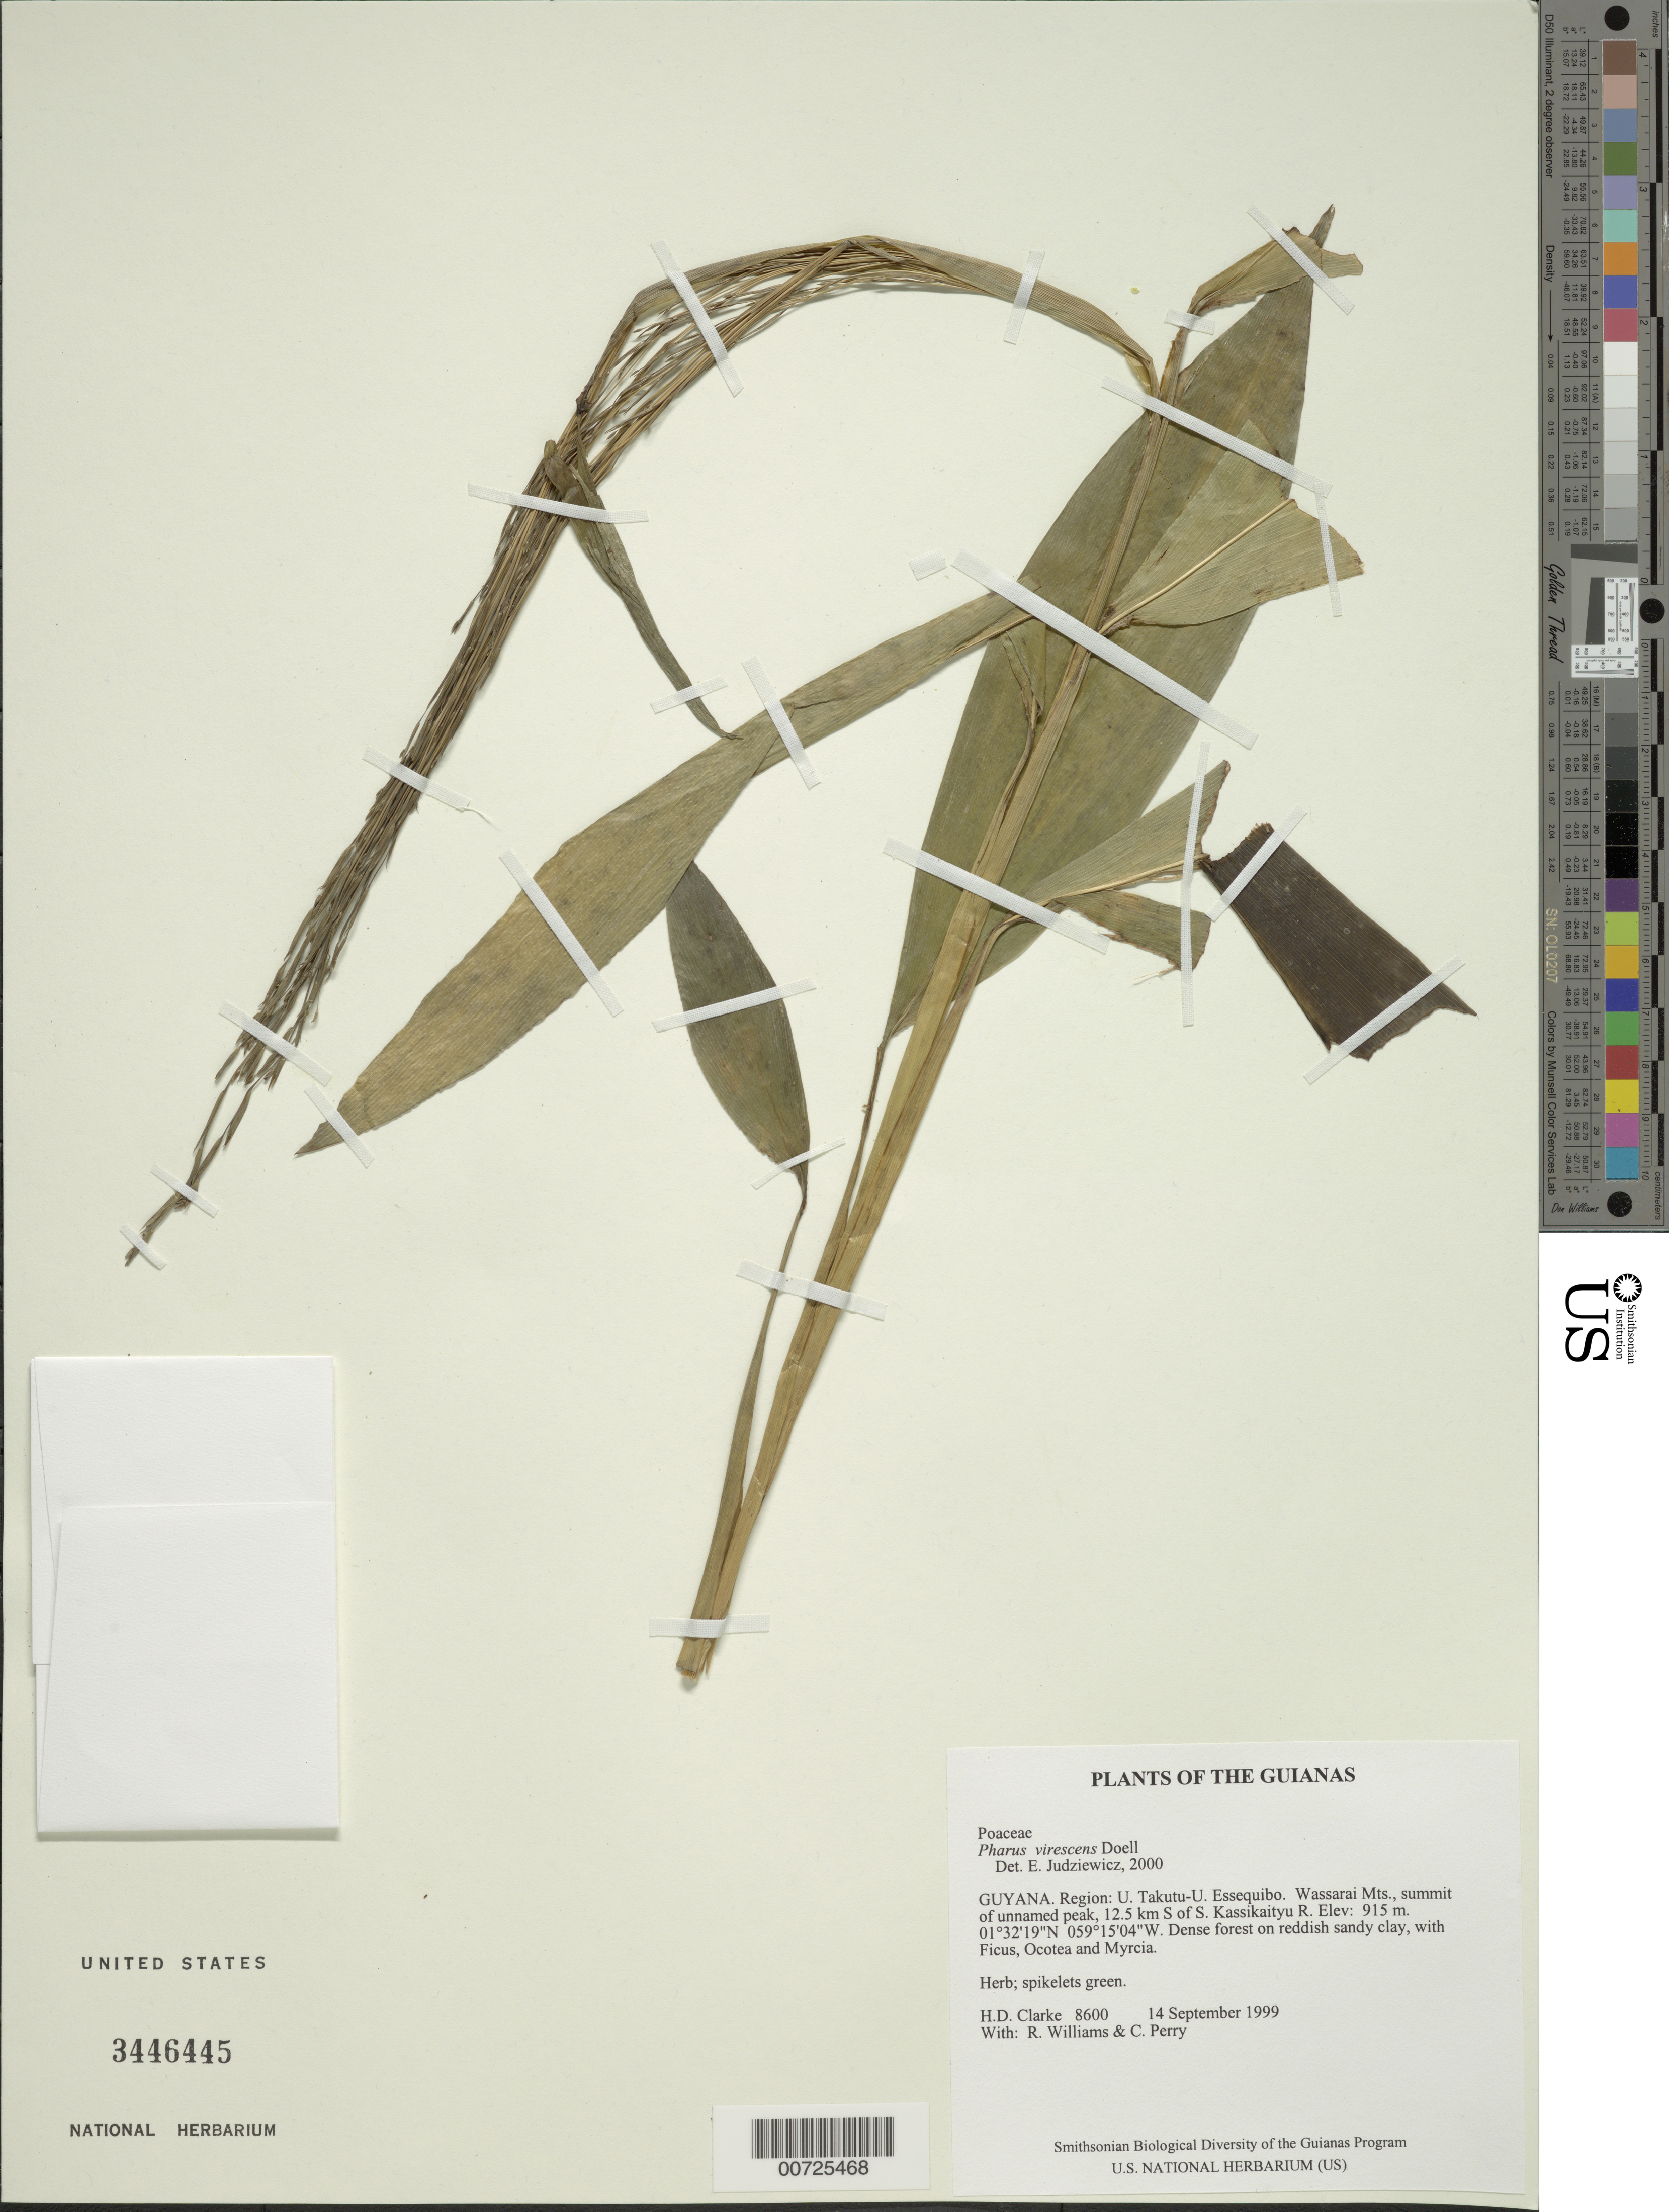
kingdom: Plantae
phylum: Tracheophyta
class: Liliopsida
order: Poales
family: Poaceae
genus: Pharus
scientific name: Pharus virescens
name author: Döll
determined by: Judziewicz, E. J.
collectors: H. D. Clarke, R. Williams & C. Perry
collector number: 8600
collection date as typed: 14 September 1999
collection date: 1999-09-14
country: Guyana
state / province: U. Takutu-U. Essequibo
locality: Wassarai Mts., summit of unnamed peak, 12.5 km S of S. Kassikaityu R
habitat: Dense forest on reddish sandy clay, with Ficus, Ocotea and Myrcia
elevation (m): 915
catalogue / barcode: US 3446445